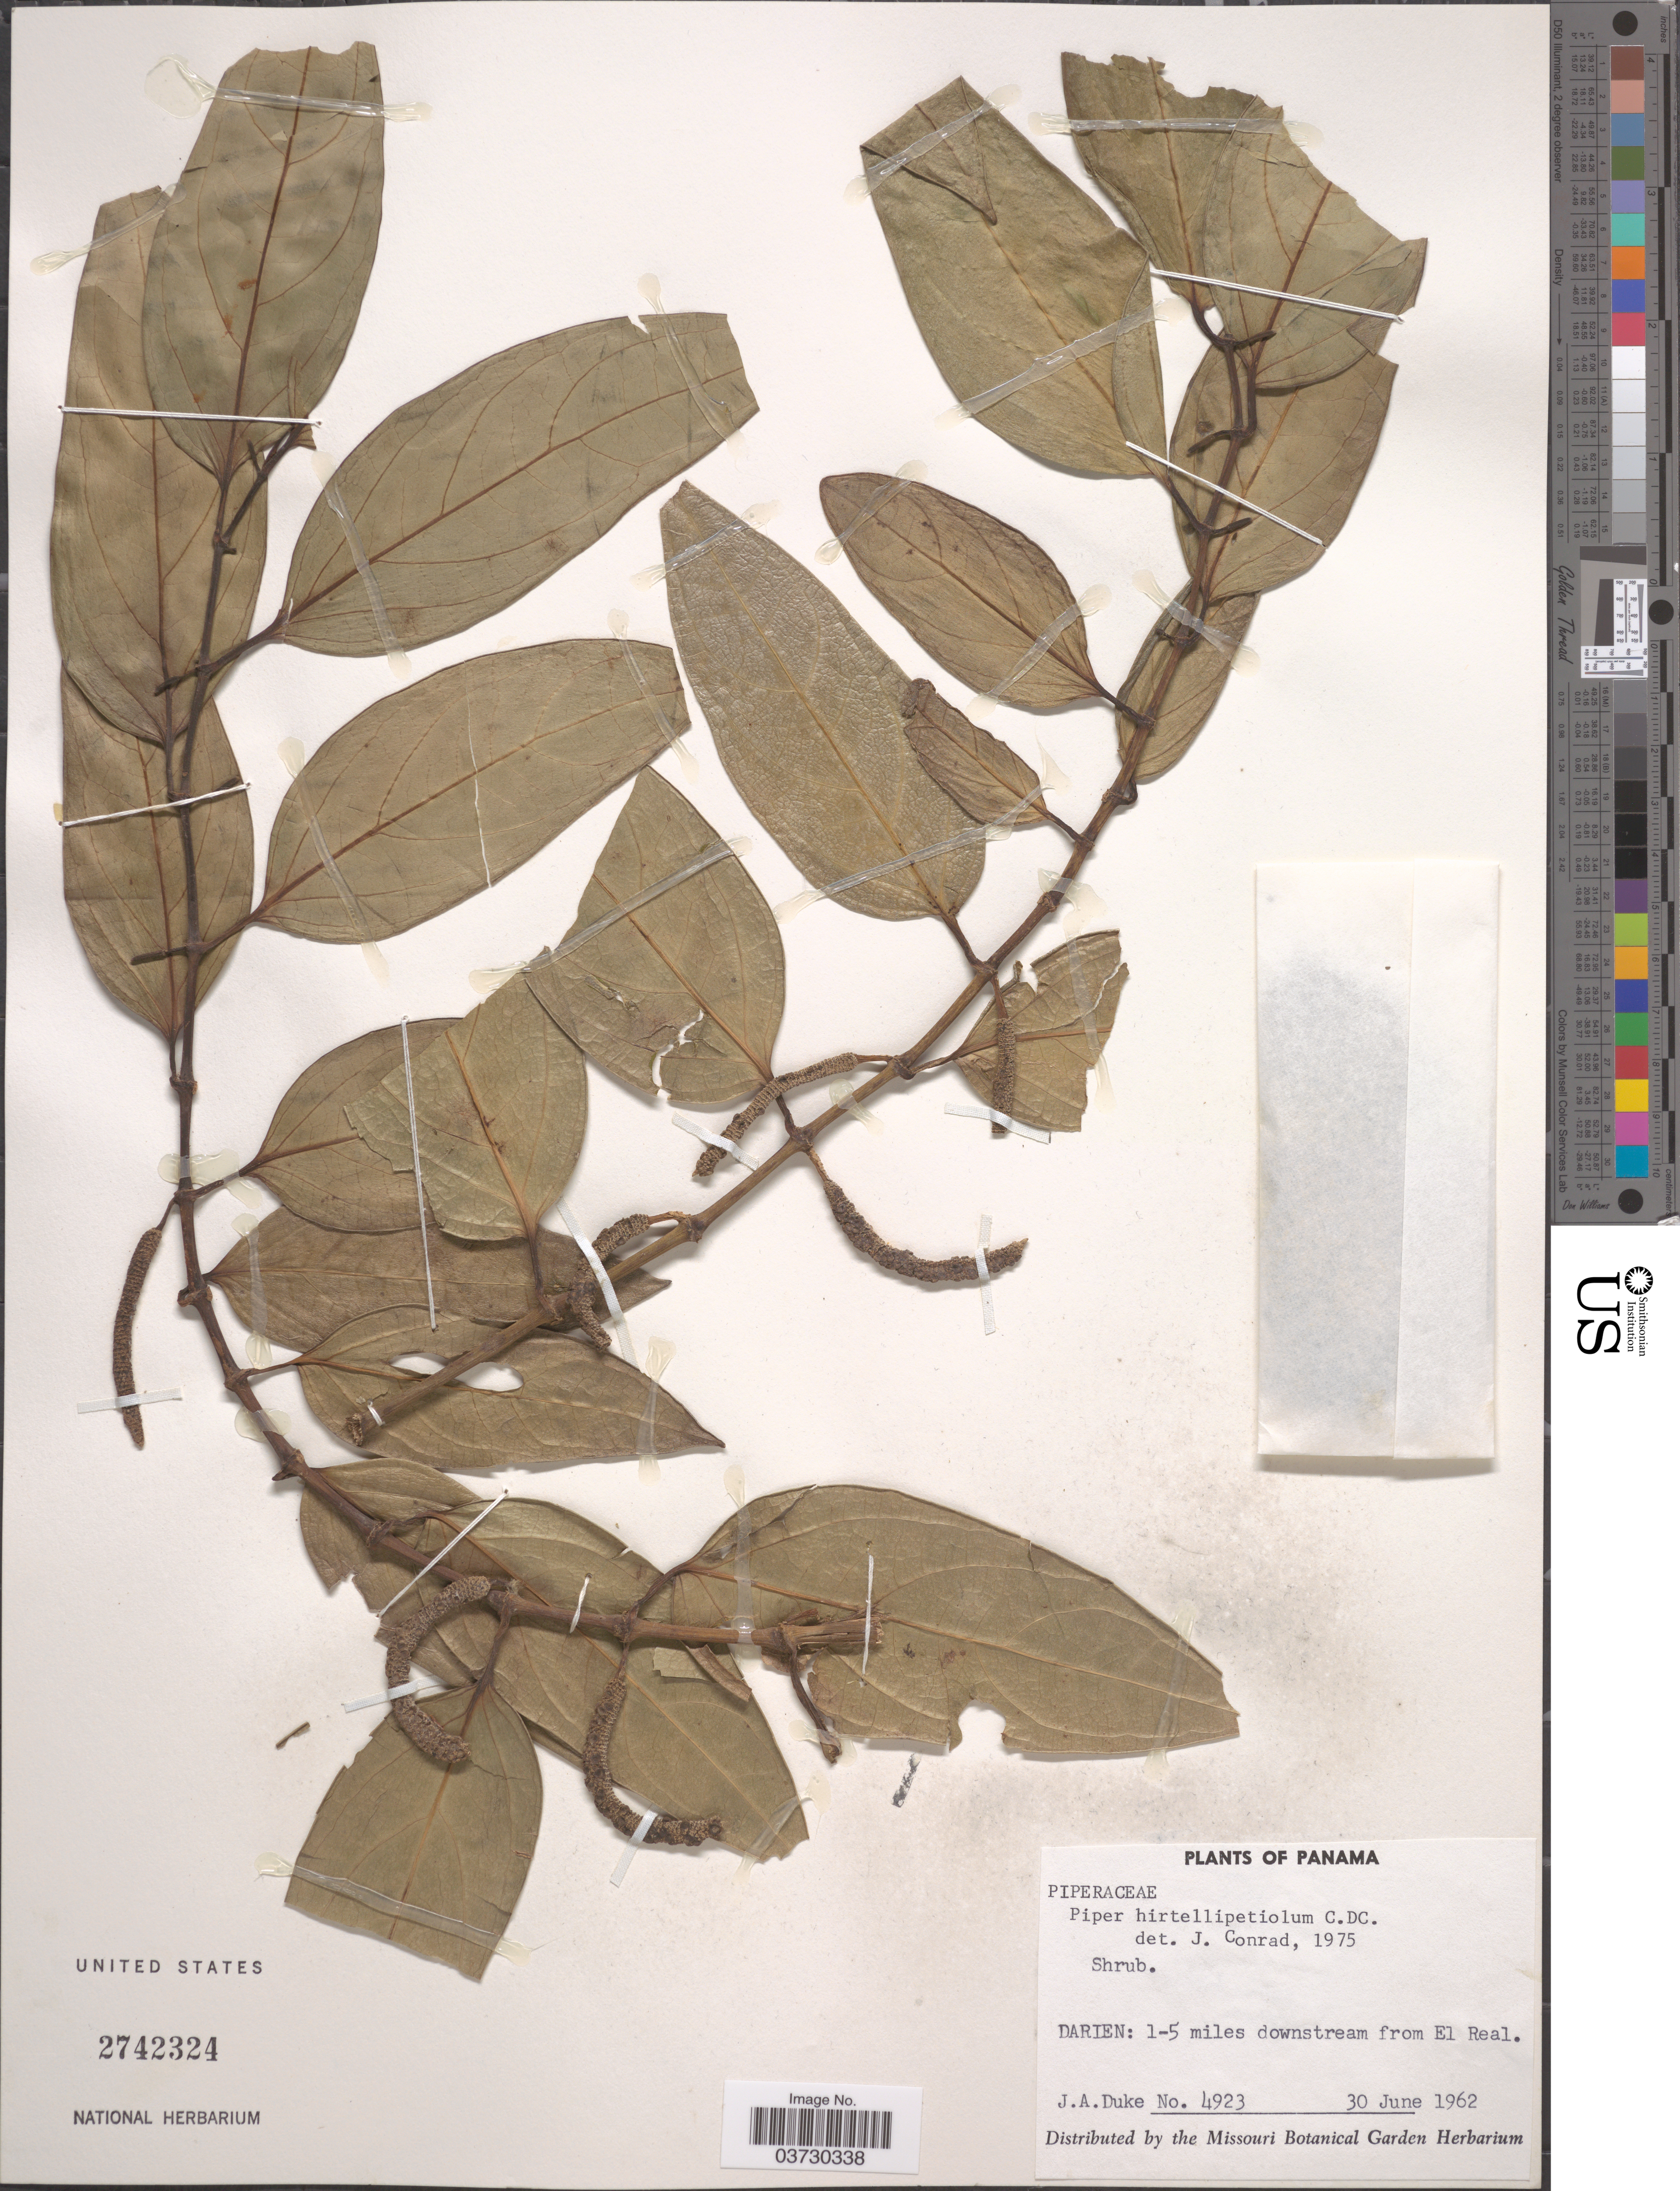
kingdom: Plantae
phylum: Tracheophyta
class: Magnoliopsida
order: Piperales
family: Piperaceae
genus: Piper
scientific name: Piper hirtellipetiolum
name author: C. DC.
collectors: J. A. Duke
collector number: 4923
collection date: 1962-06-30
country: Panama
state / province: Darien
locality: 1-5 miles downstream from El Real.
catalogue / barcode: US 2742324